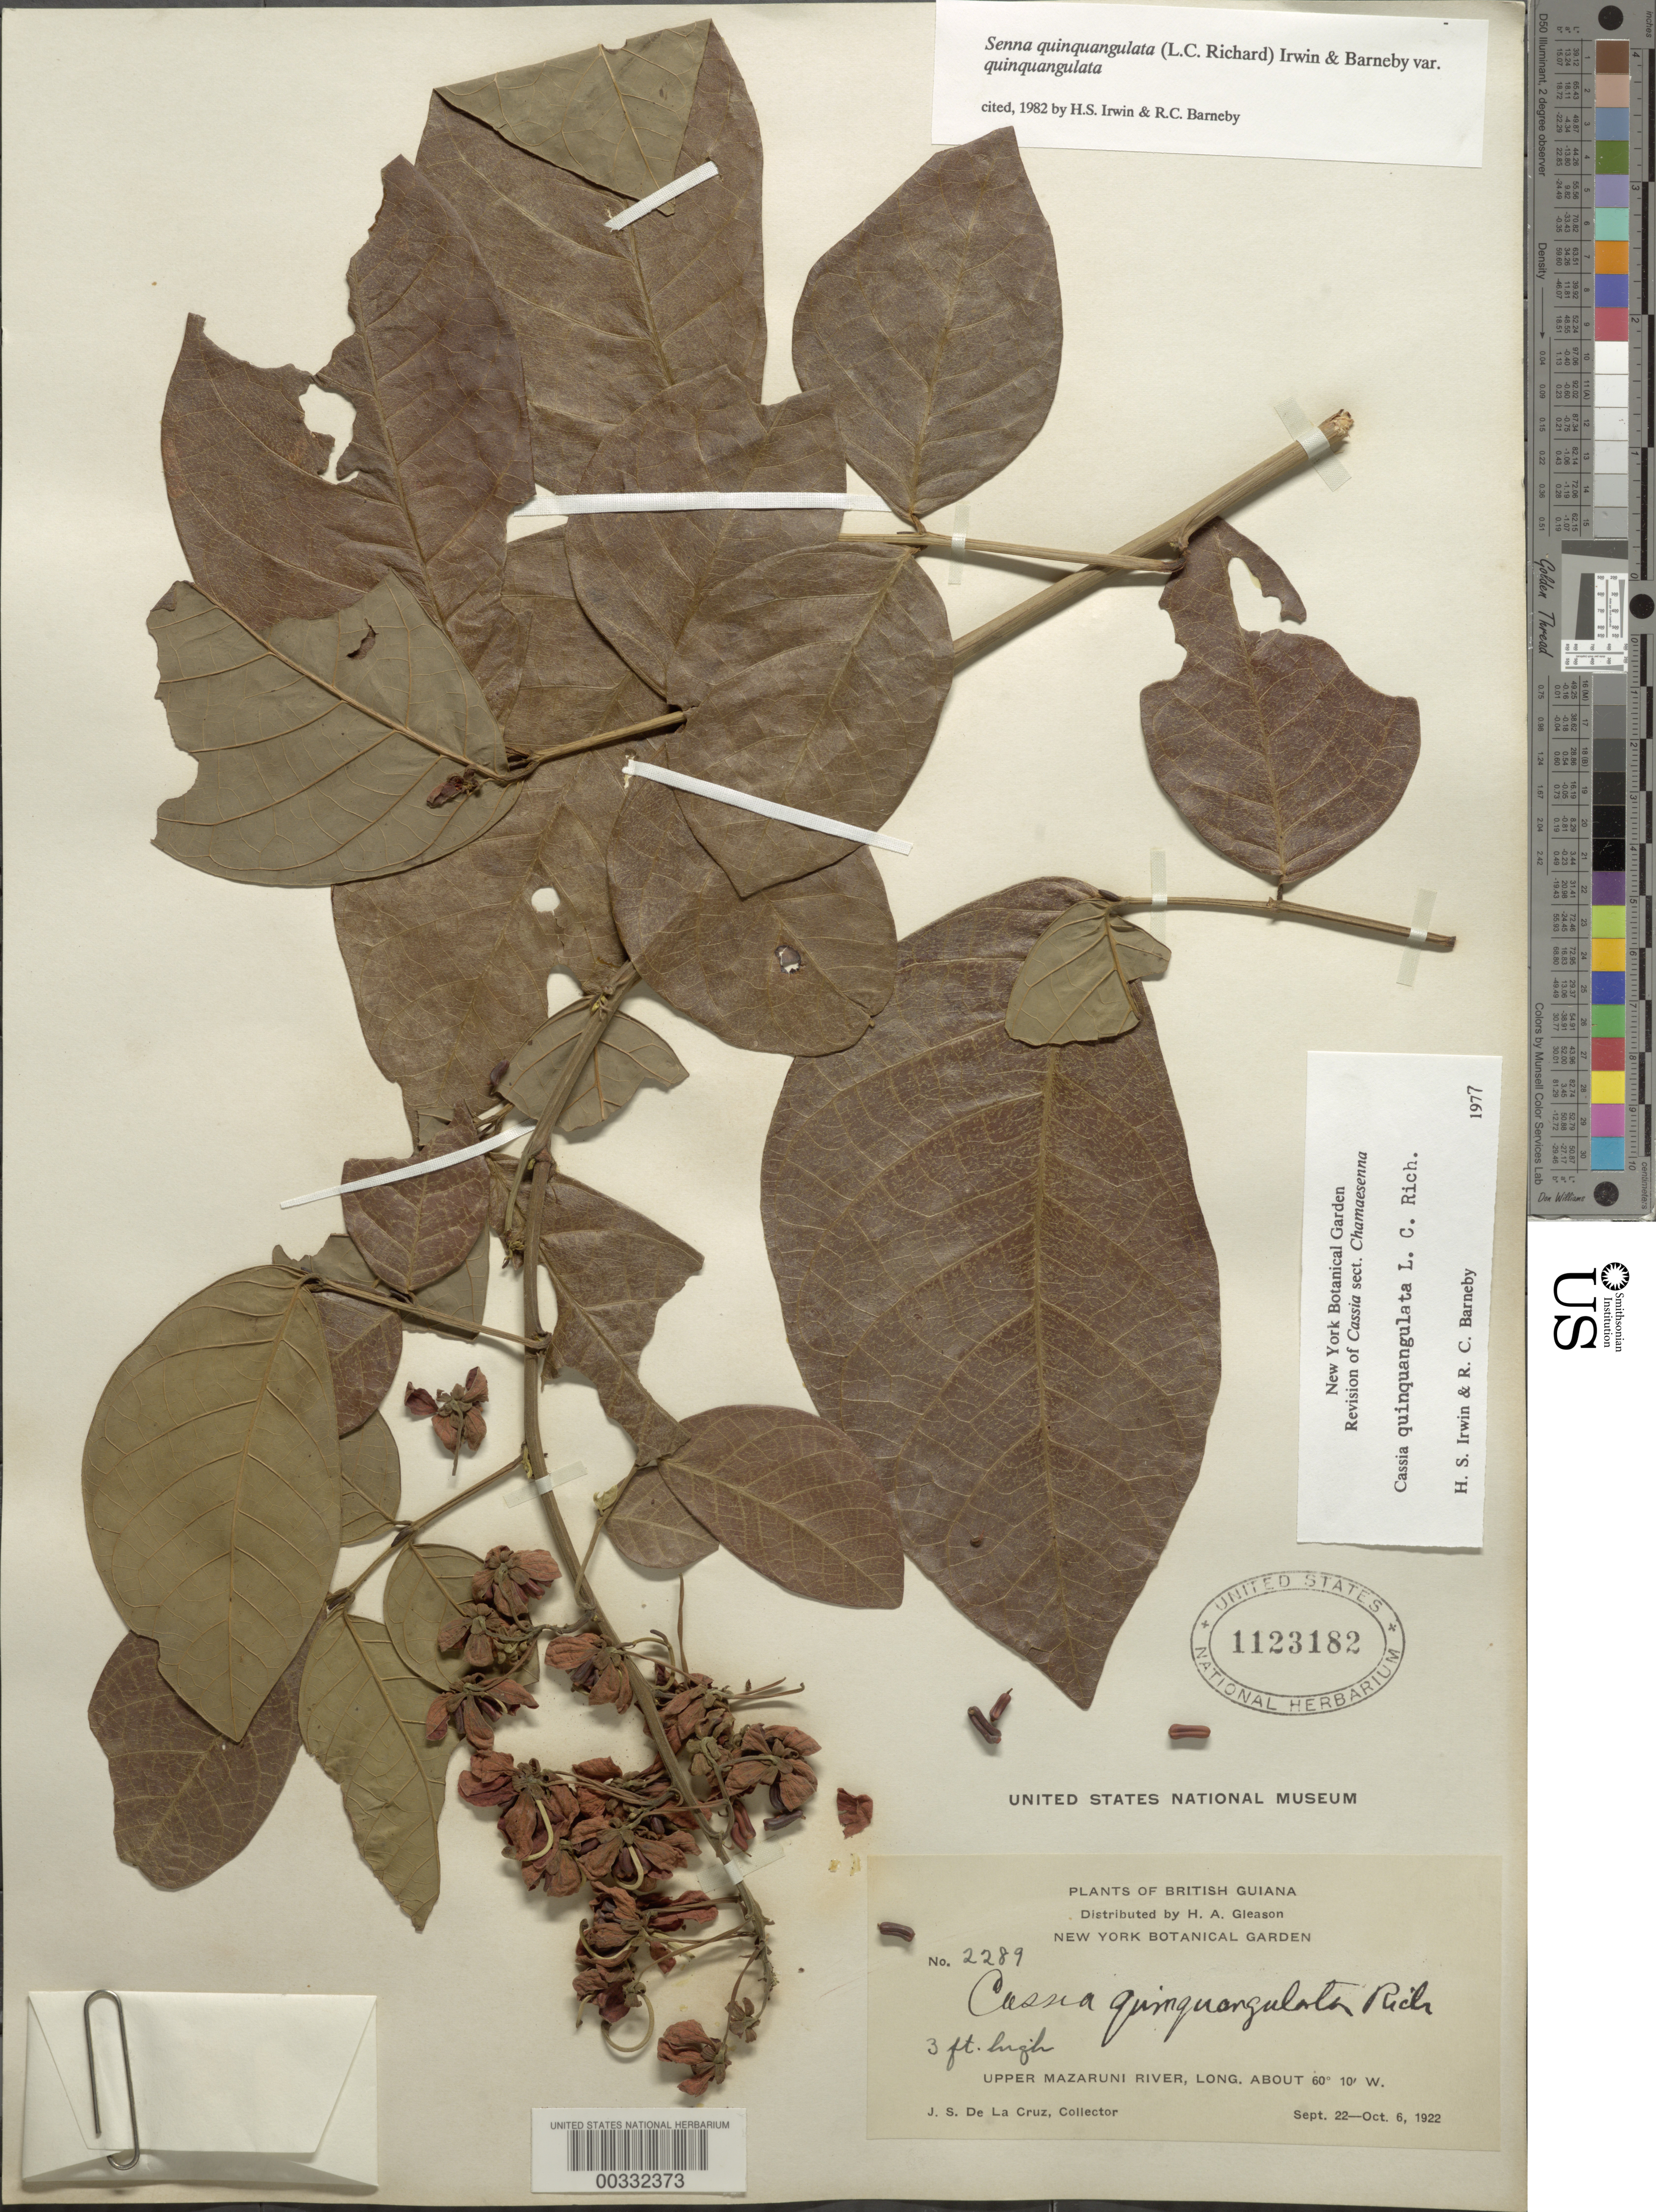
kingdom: Plantae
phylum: Tracheophyta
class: Magnoliopsida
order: Fabales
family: Fabaceae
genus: Senna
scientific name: Senna quinquangulata var. quinquangulata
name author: H.S. Irwin & Barneby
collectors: J. S. de la Cruz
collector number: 2289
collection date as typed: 22 Sep 1922 to 06 Oct 1922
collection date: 1922-09-22/1922-10-06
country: Guyana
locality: Upper mazaruni river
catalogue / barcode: US 1123182